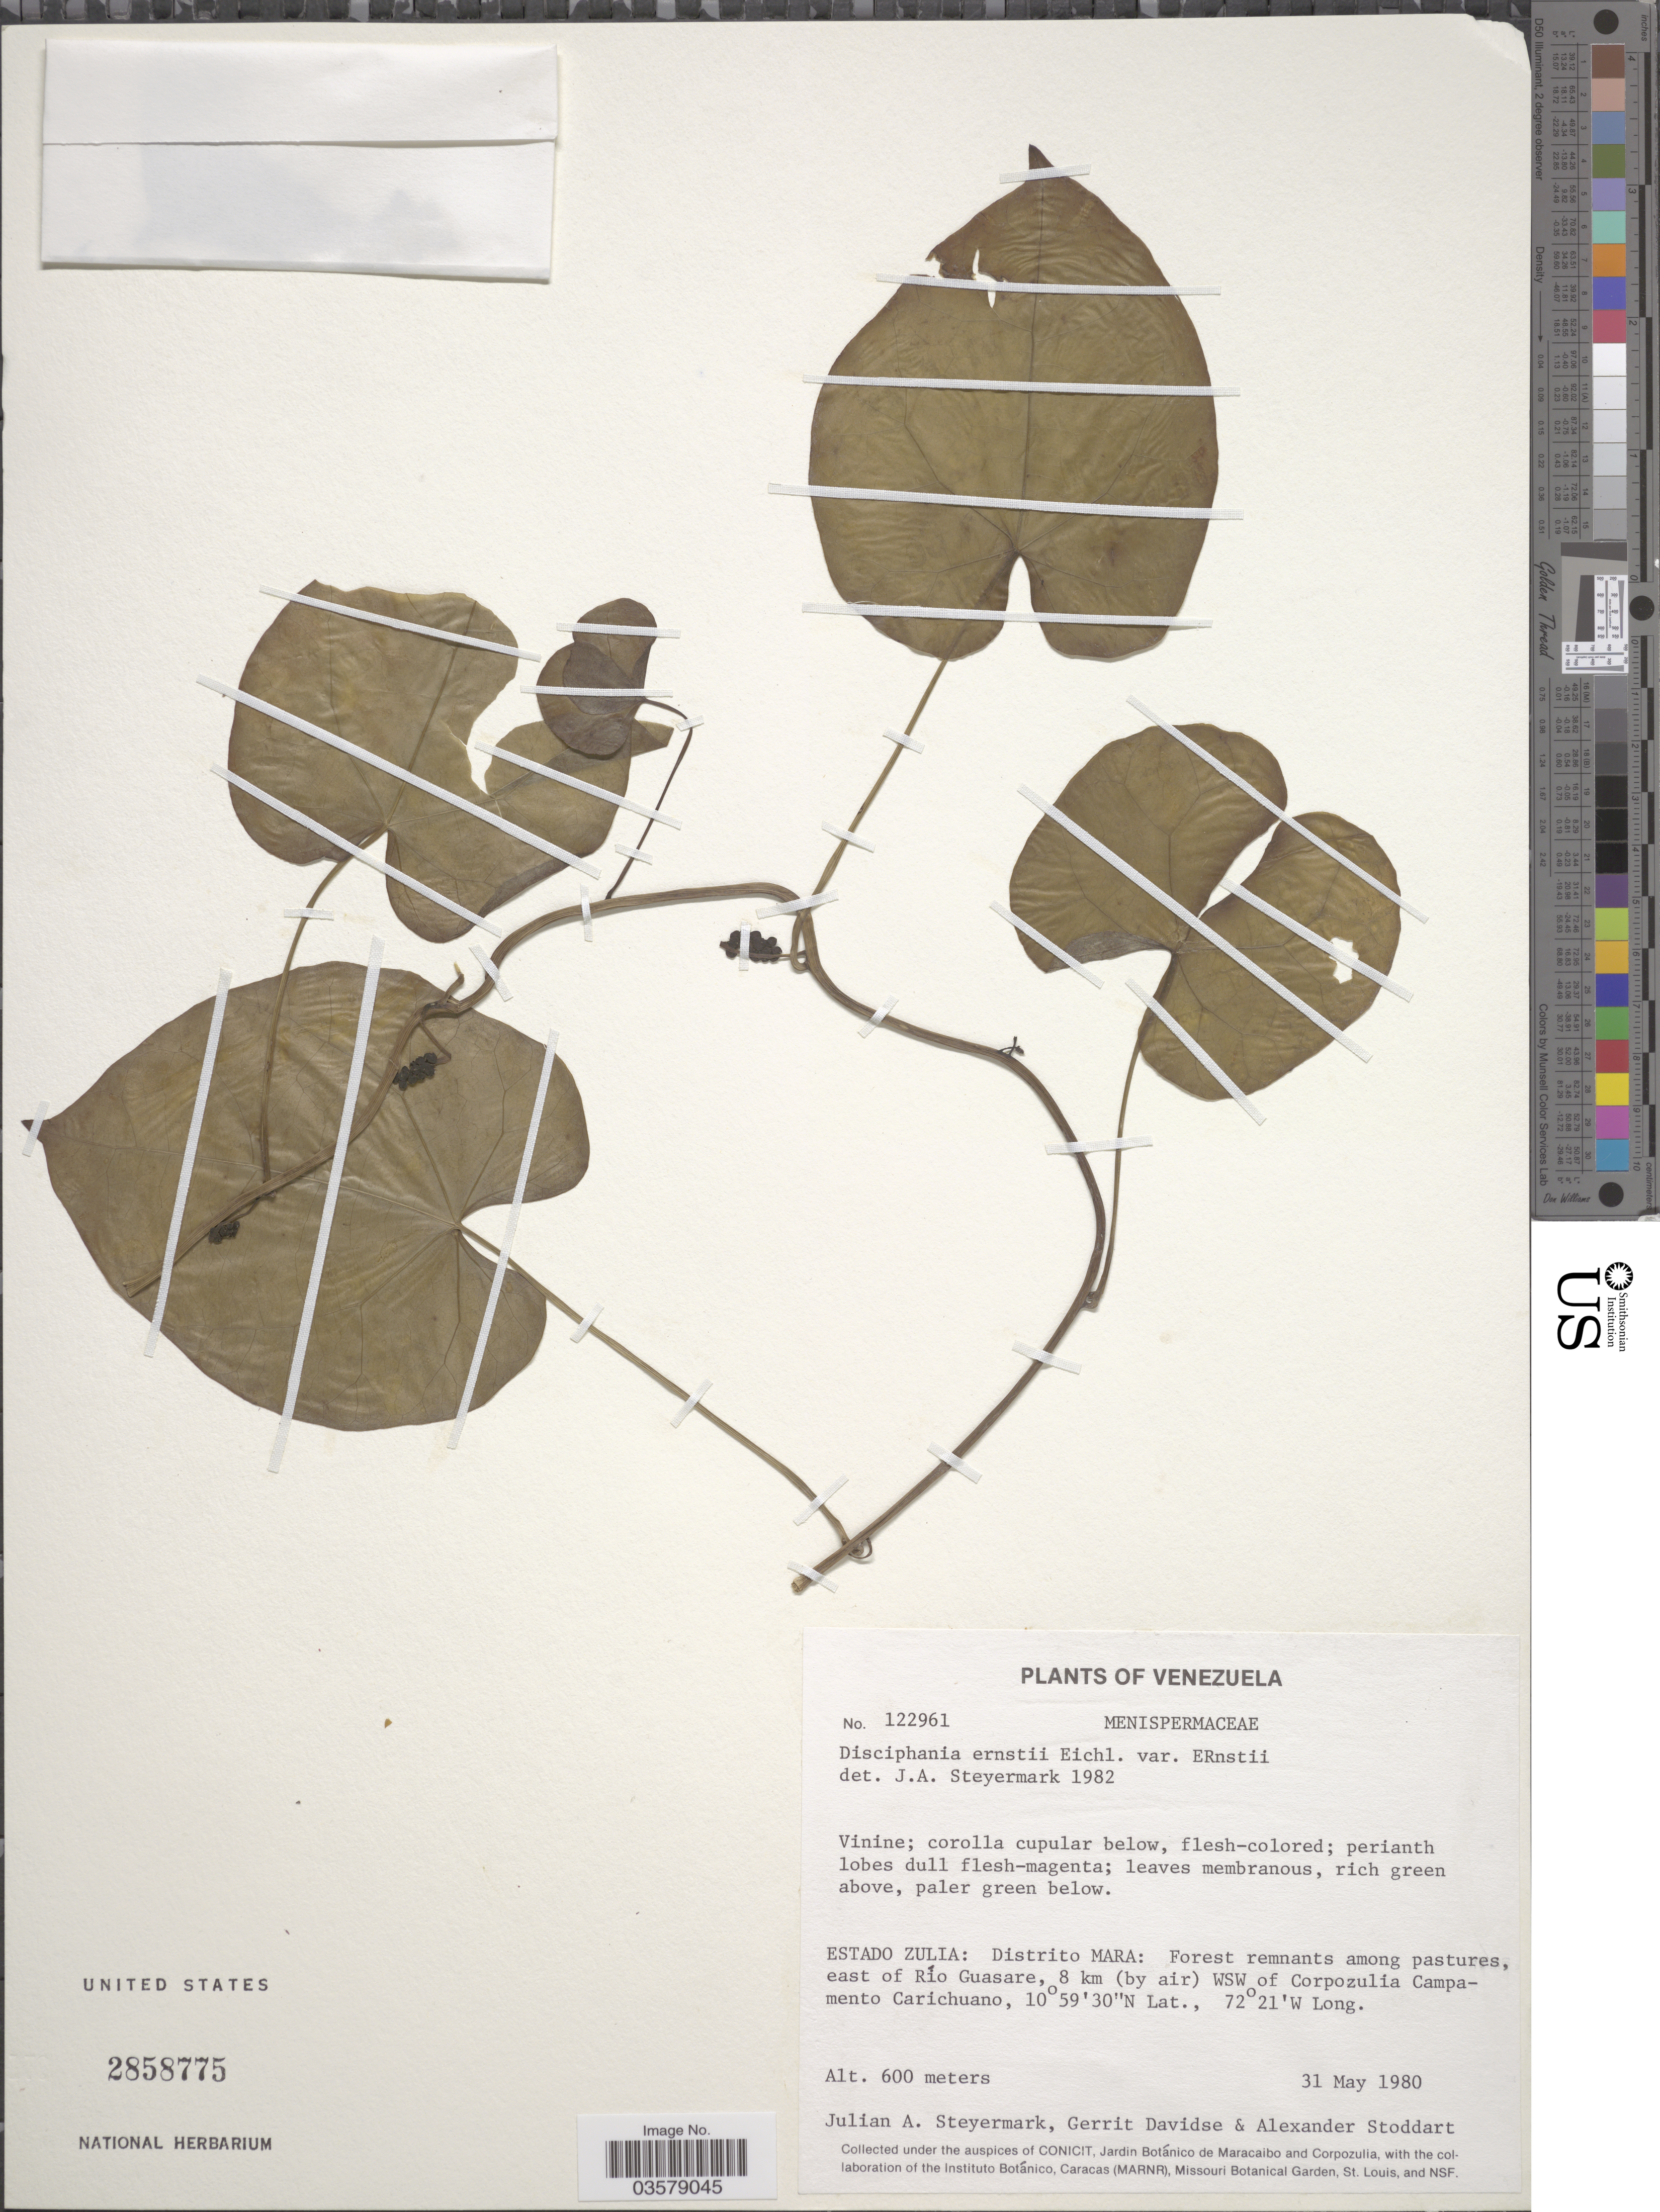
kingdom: Plantae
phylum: Tracheophyta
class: Magnoliopsida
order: Ranunculales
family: Menispermaceae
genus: Disciphania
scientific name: Disciphania ernstii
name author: Eichler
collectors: J. Steyermark, G. Davidse & A. Stoddart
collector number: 122961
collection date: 1980-05-31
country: Venezuela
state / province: Zulia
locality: Estado Zulia: Distrito Mara: East of Río Guasare, 8 km (by air) WSW of Corpozulía Campamento Carichuano.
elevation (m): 600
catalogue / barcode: US 2858775